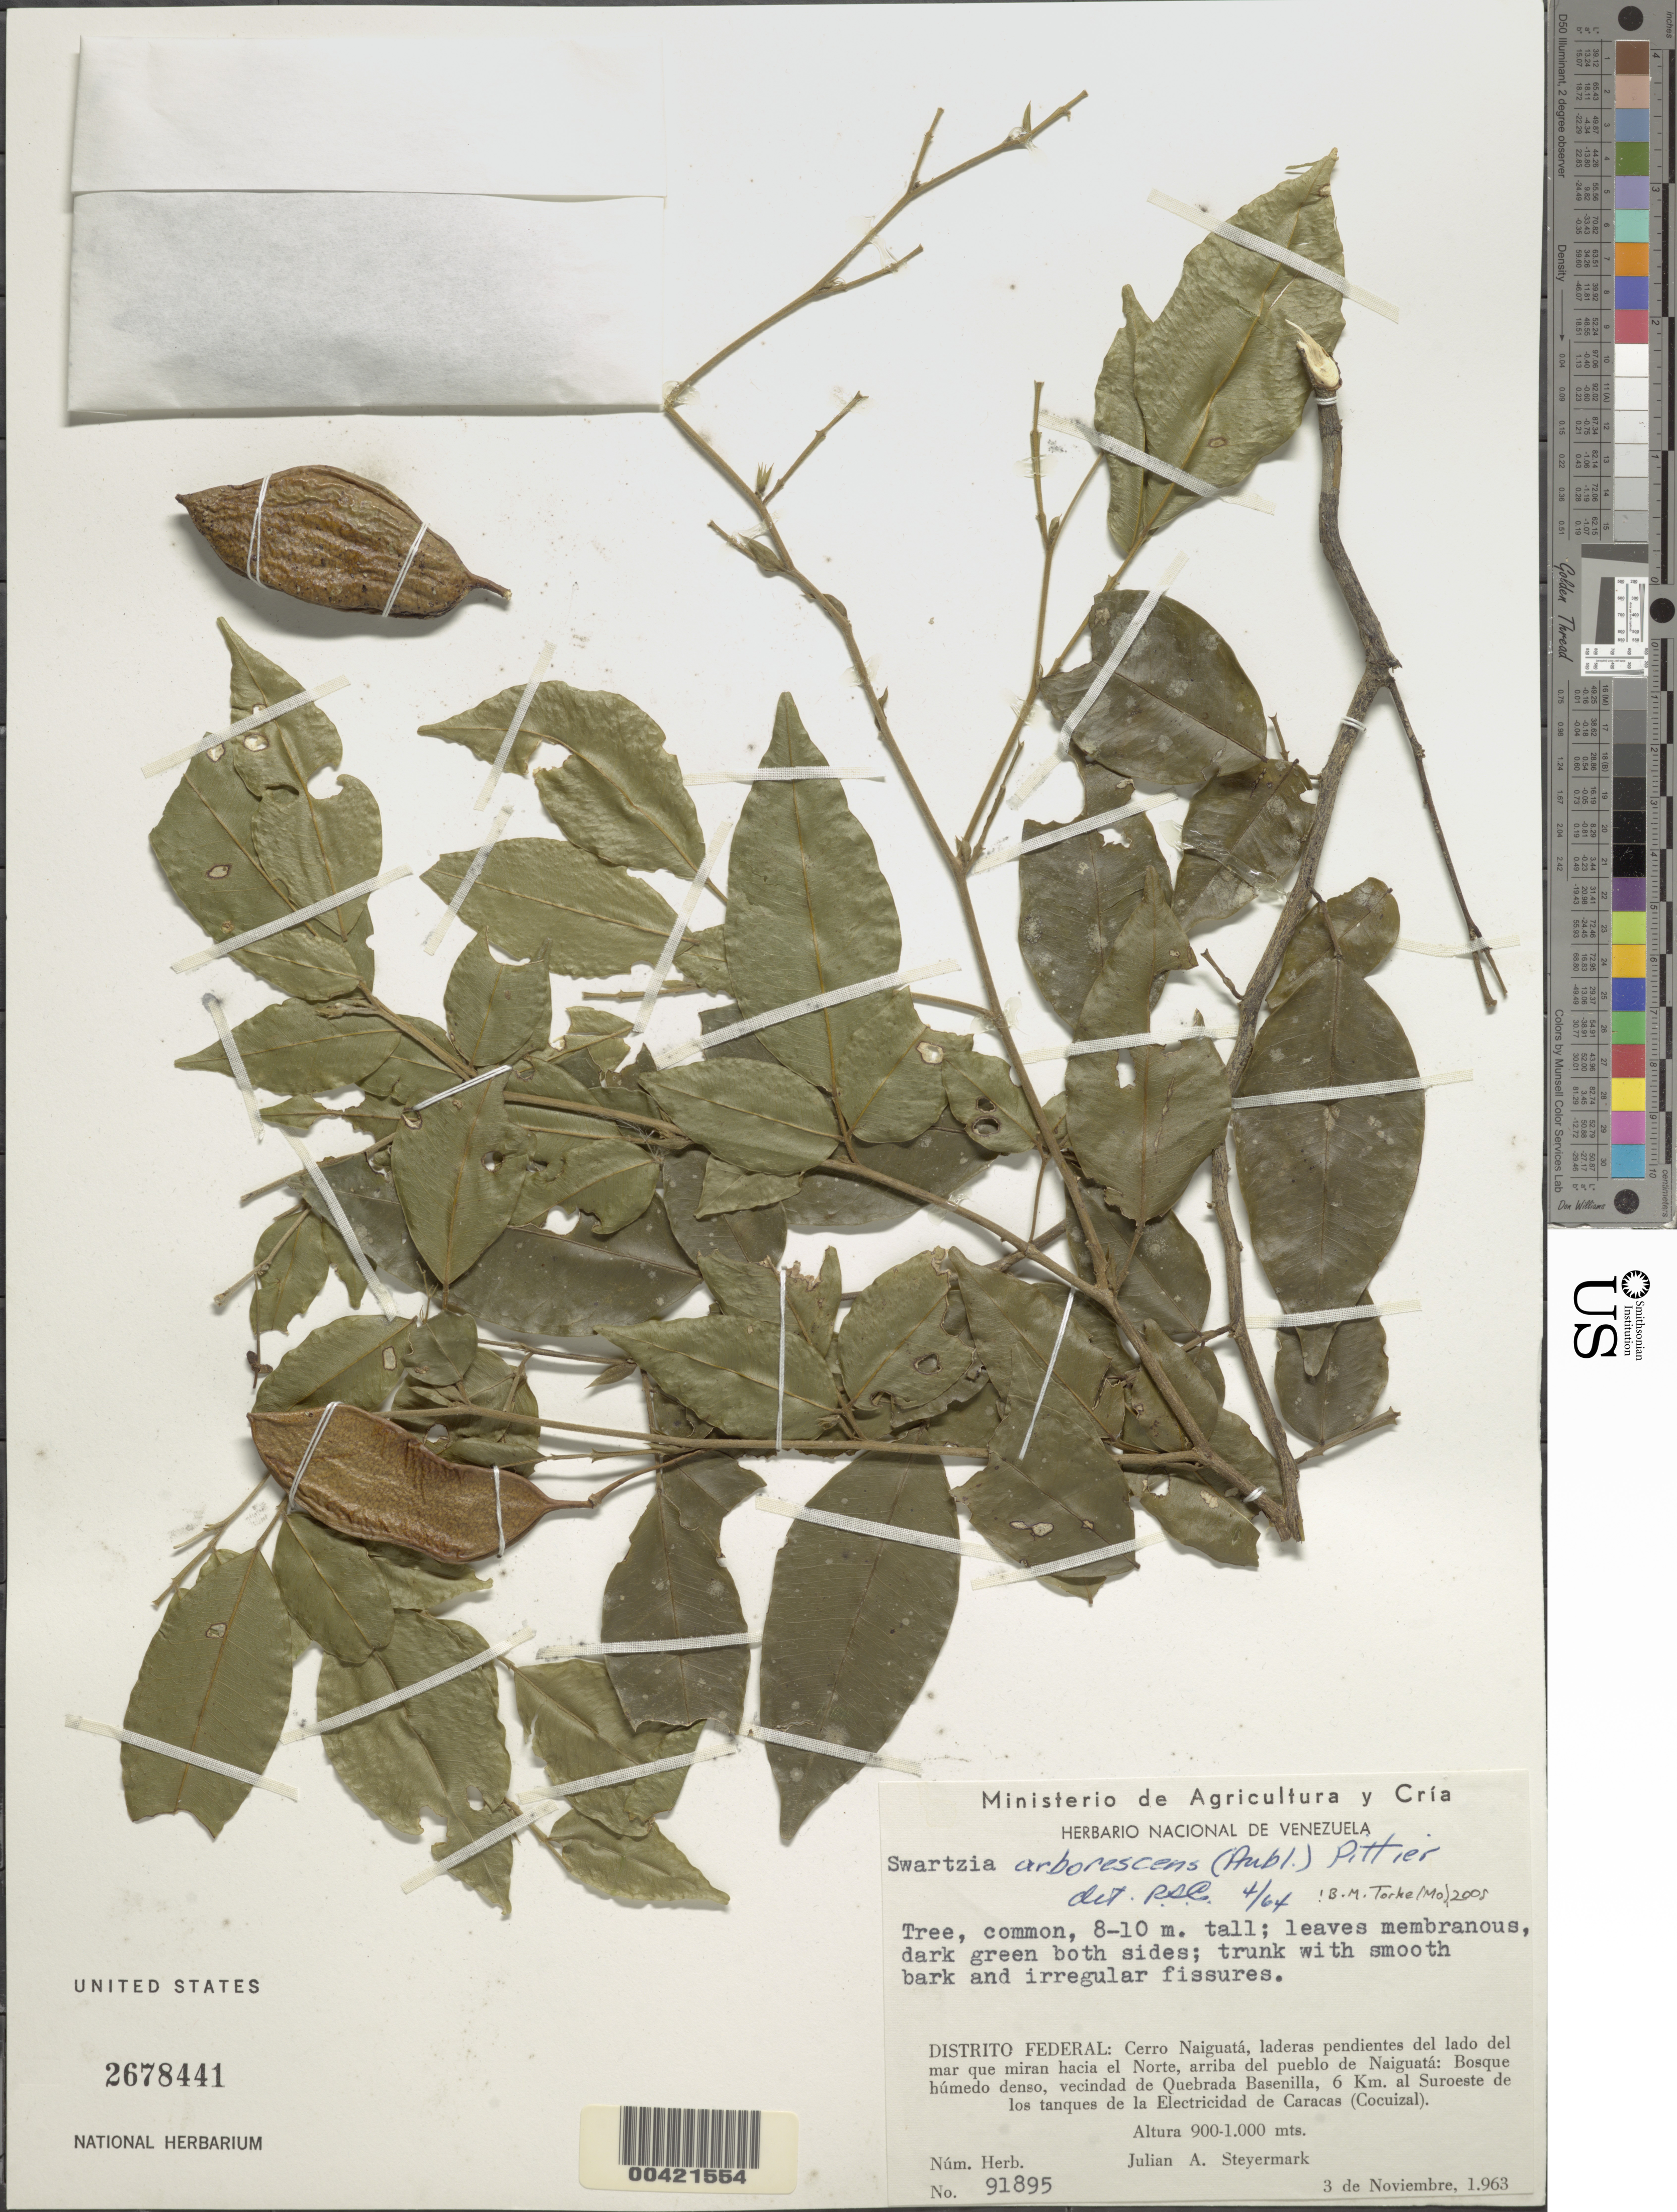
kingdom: Plantae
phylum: Tracheophyta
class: Magnoliopsida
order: Fabales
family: Fabaceae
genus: Swartzia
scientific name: Swartzia arborescens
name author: (Aubl.) Pittier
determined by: Cowan, R. S.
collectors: J. Steyermark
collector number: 91895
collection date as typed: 03 Nov 1963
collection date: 1963-11-03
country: Venezuela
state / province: Distrito Federal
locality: Cerro naiguata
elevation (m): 900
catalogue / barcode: US 2678441